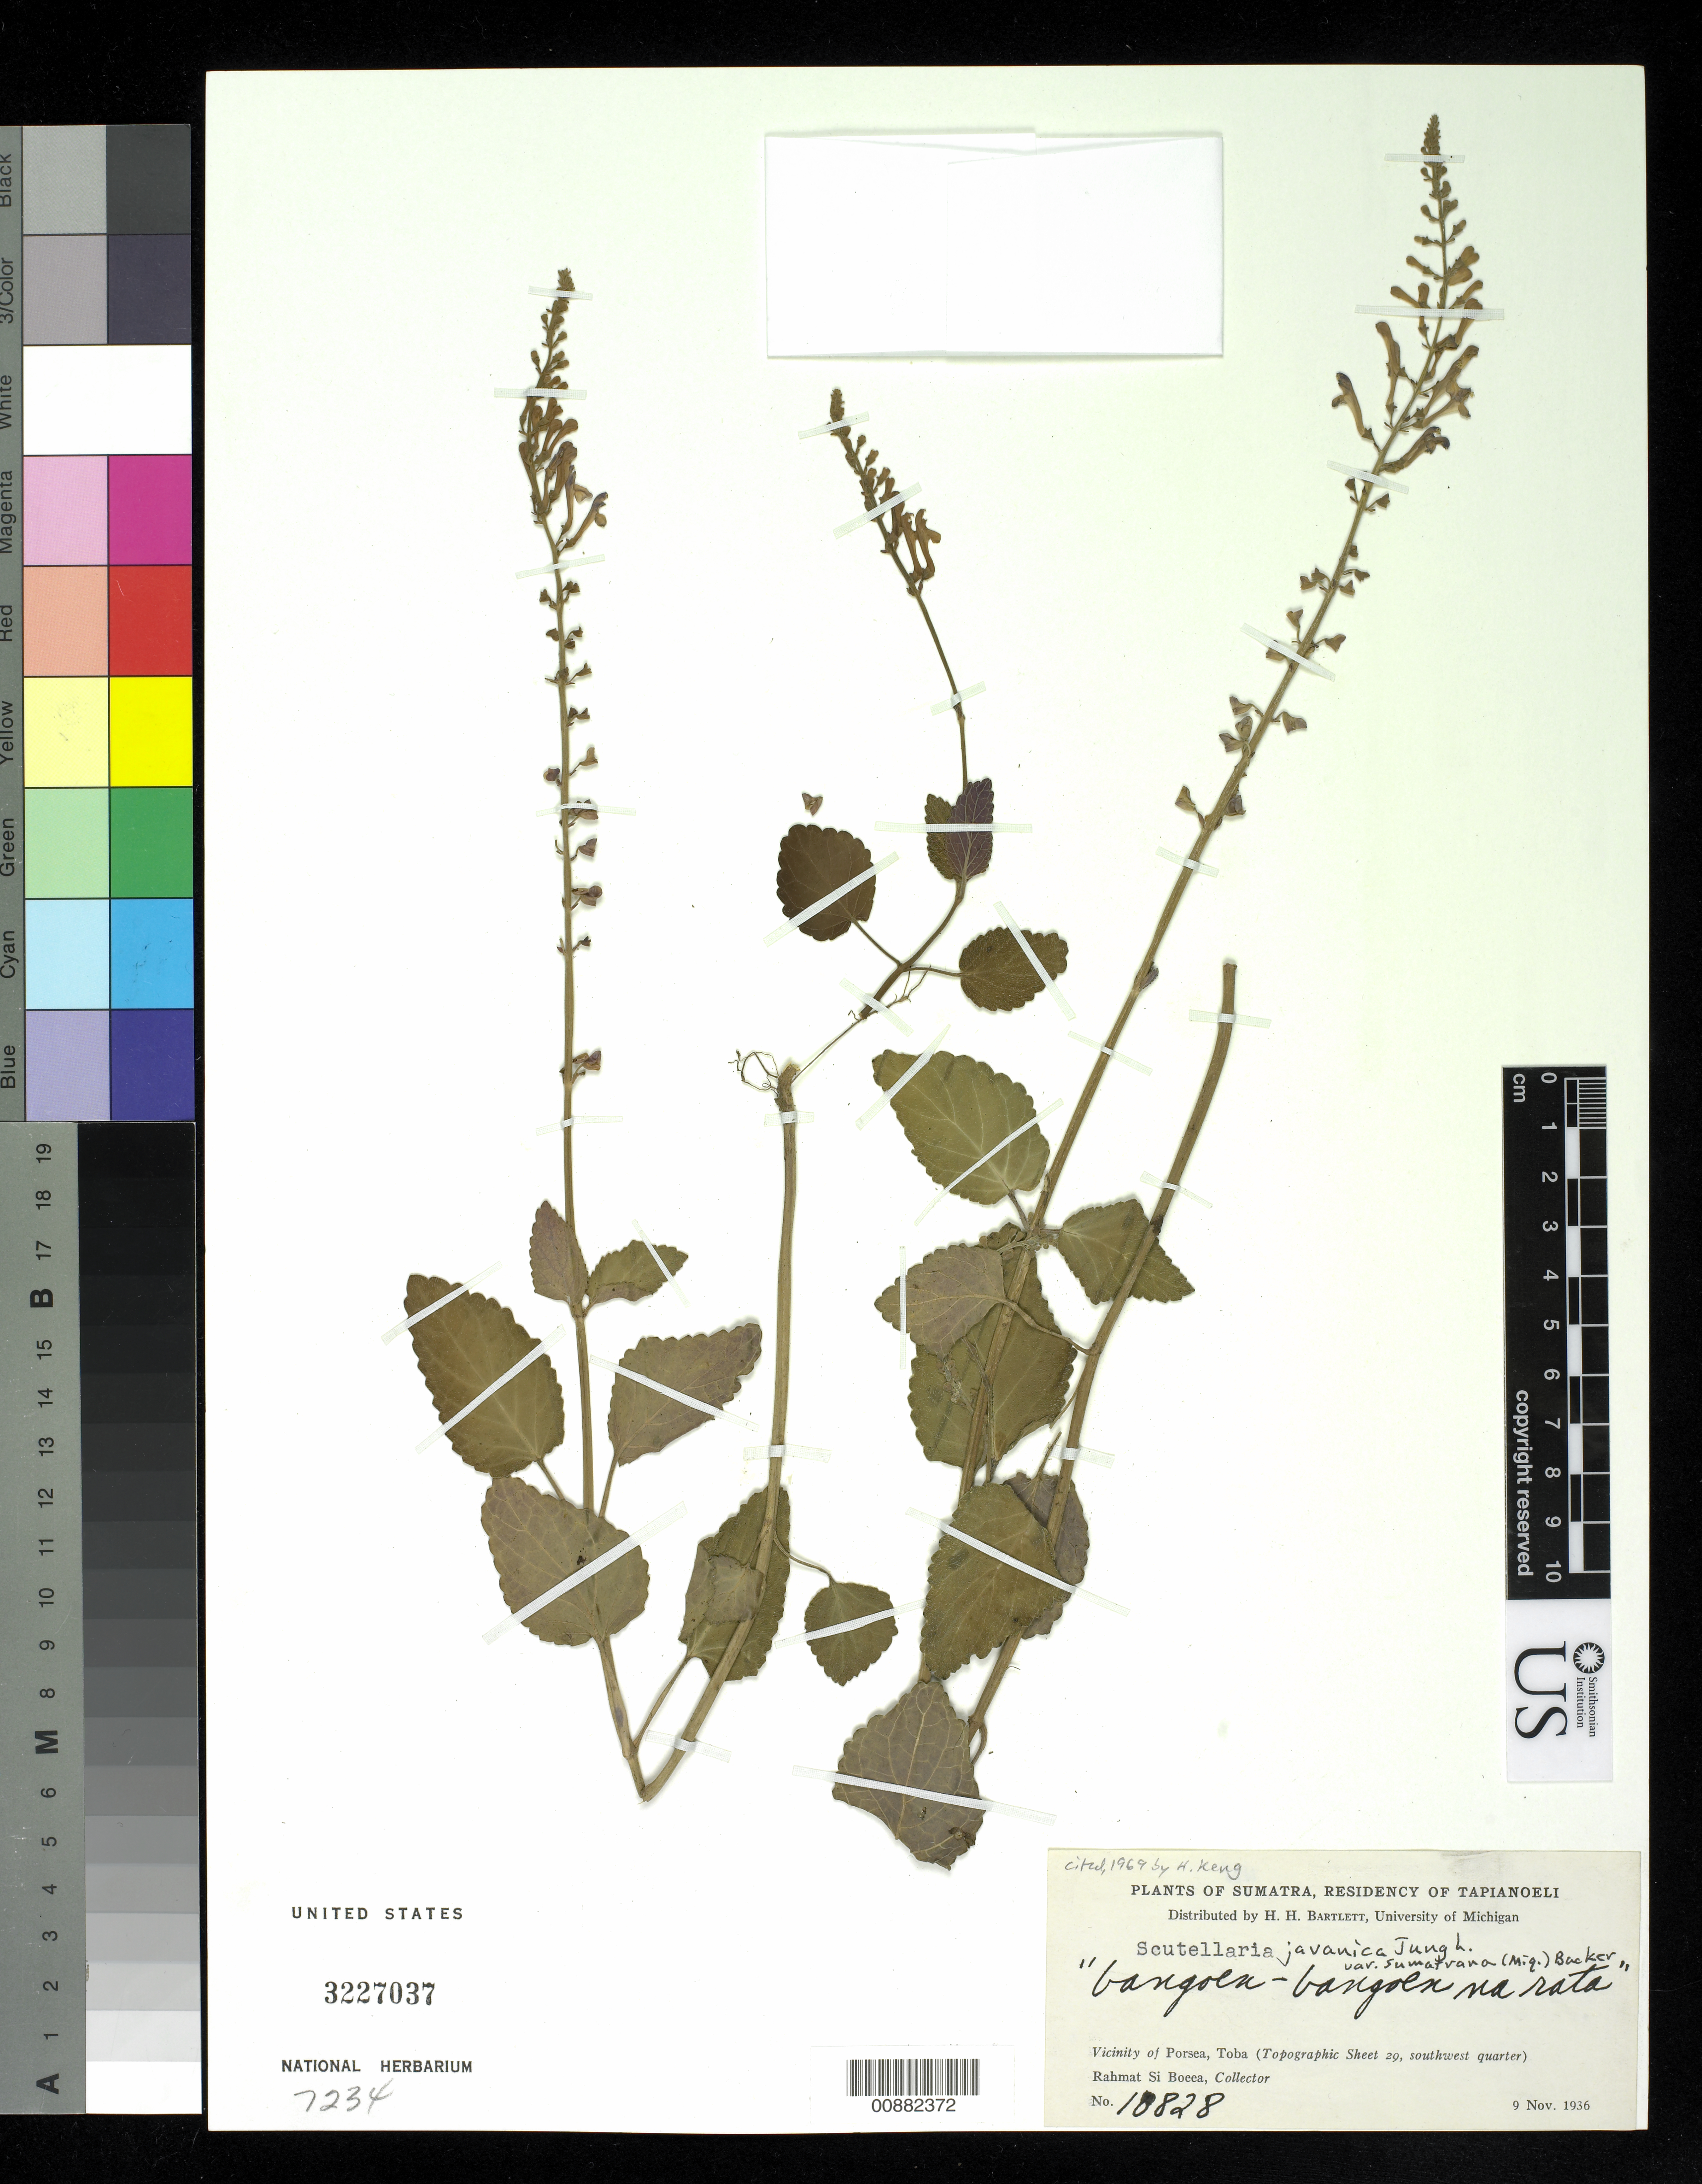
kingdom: Plantae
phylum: Tracheophyta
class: Magnoliopsida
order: Lamiales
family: Lamiaceae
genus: Scutellaria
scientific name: Scutellaria javanica var. sumatrana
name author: (Miq.) Bock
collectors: Rahmat Si Boeea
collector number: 10828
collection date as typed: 09 Nov 1936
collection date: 1936-11-09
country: Indonesia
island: Sumatra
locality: Vicinity of Porsea, Toba (Topographic Sheet 29, SW quarter)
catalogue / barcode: US 3227037